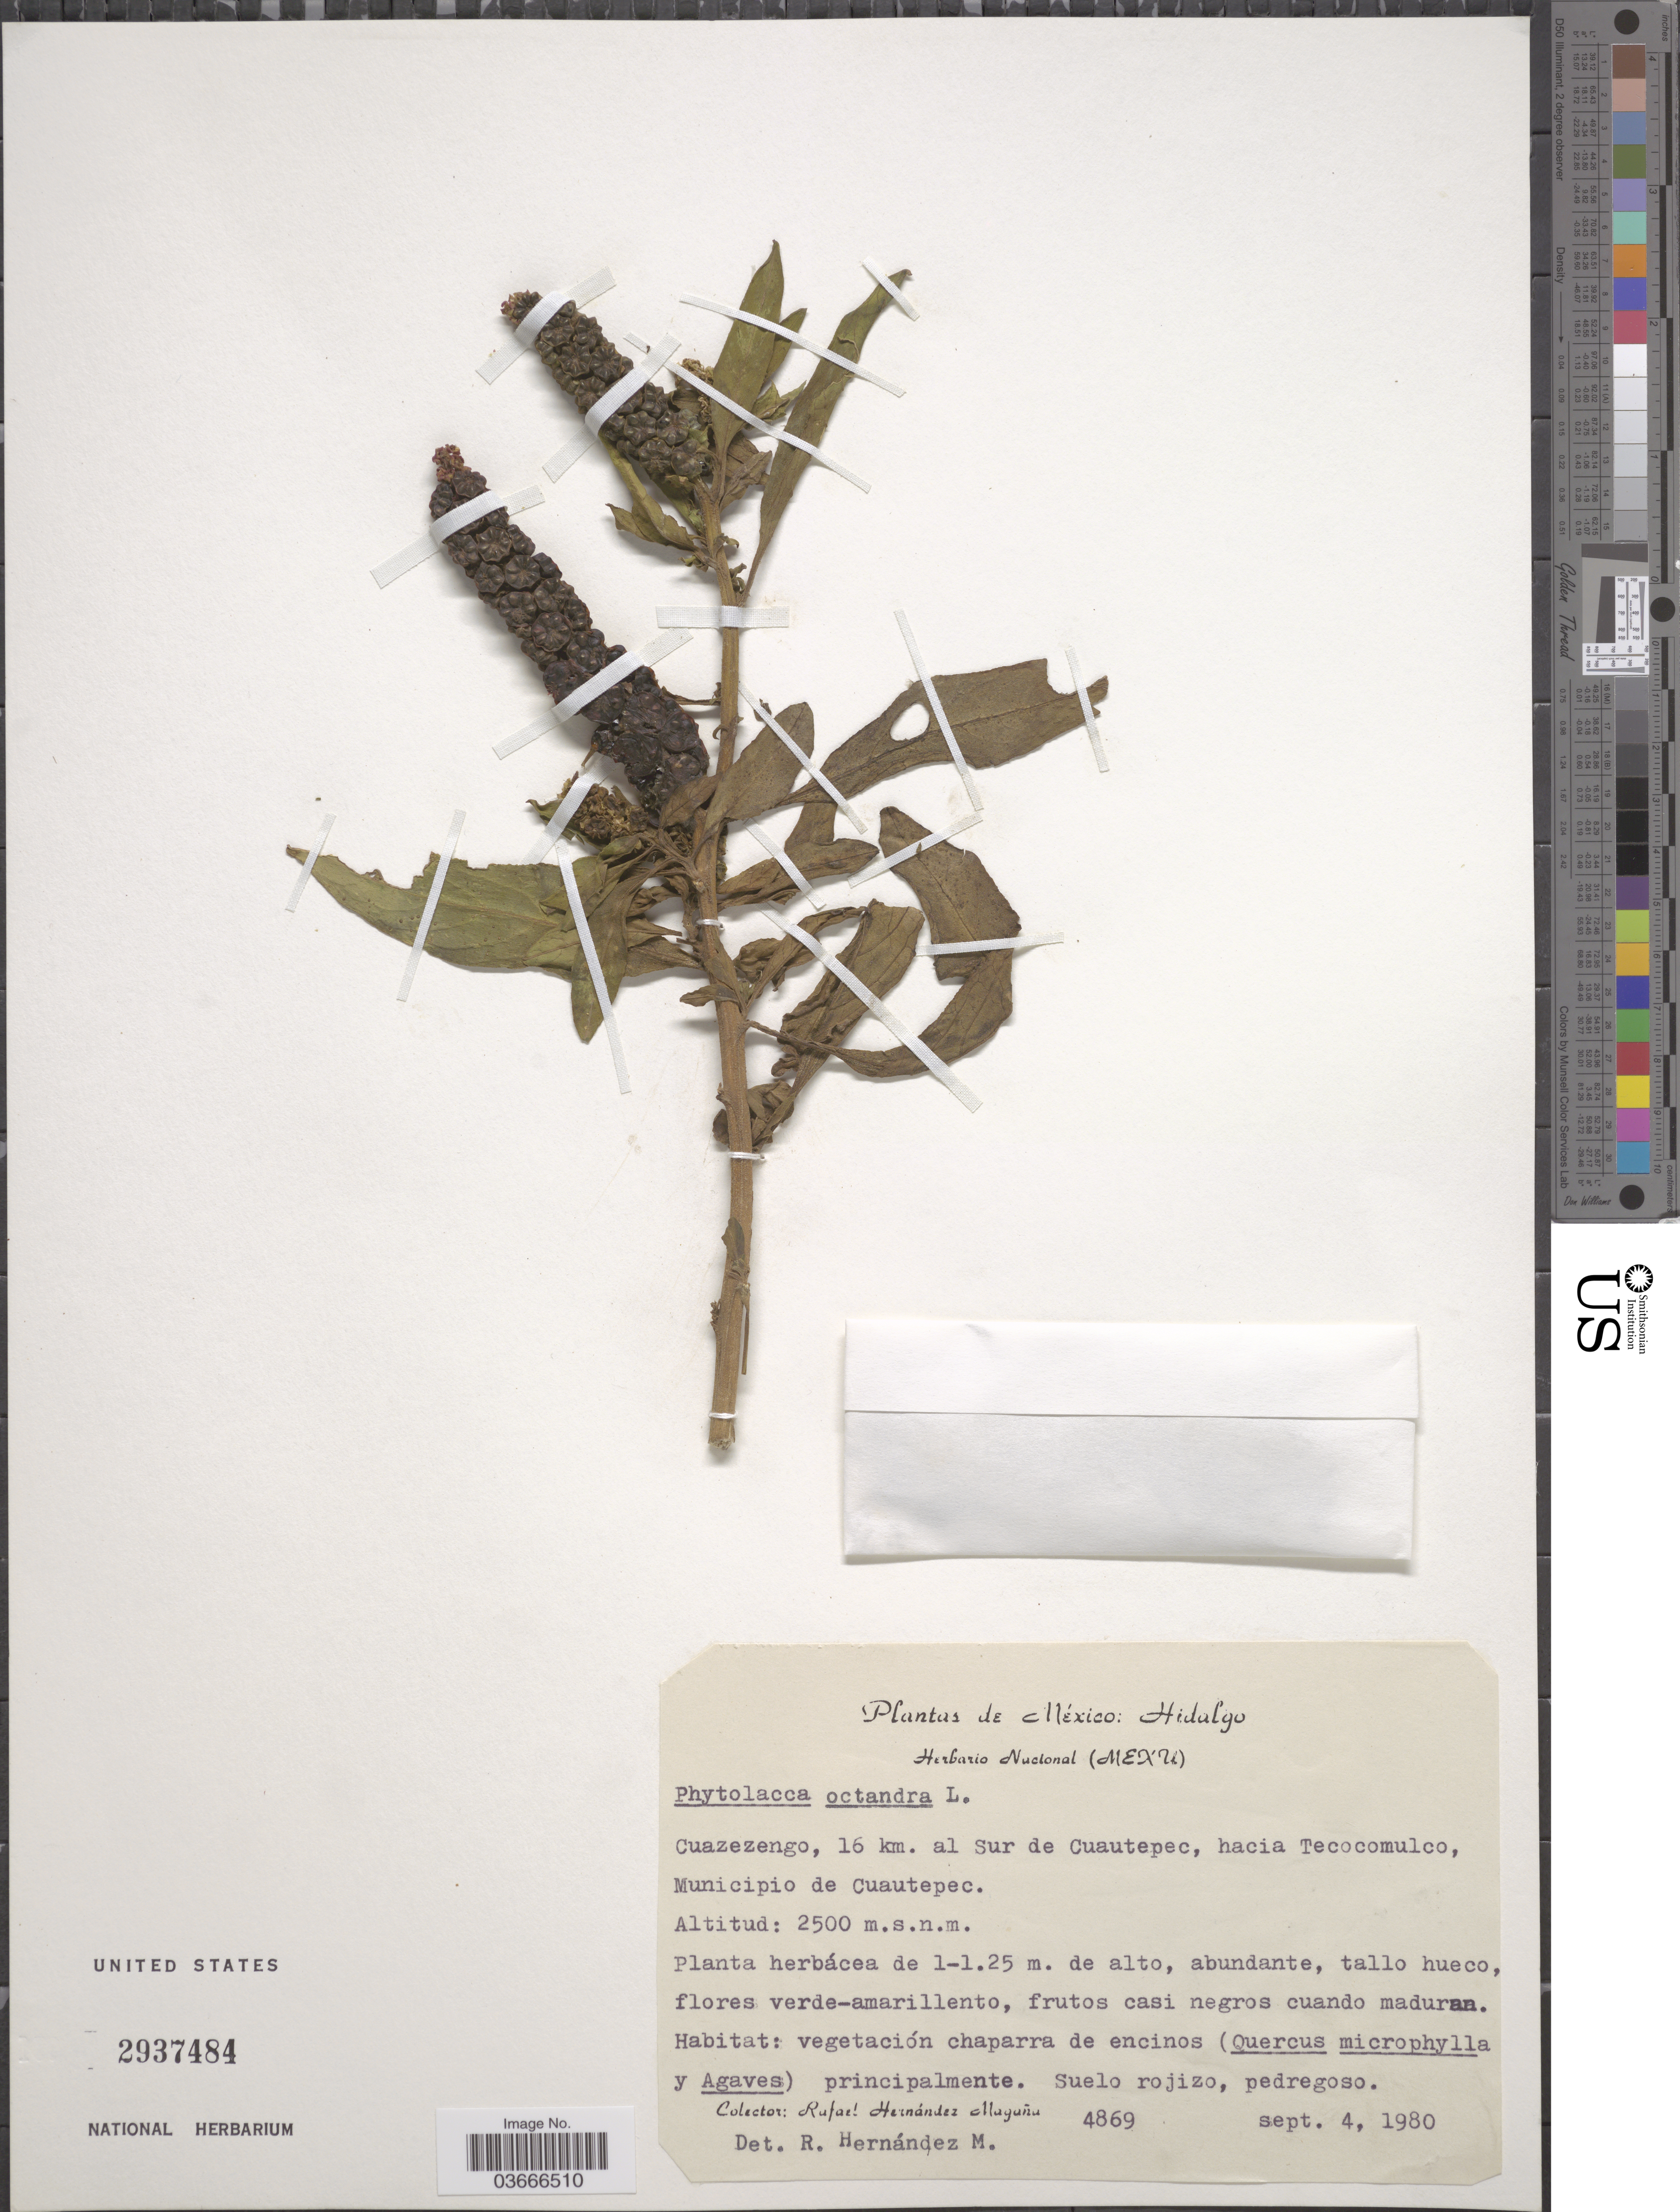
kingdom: Plantae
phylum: Tracheophyta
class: Magnoliopsida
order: Caryophyllales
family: Phytolaccaceae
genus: Phytolacca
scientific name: Phytolacca octandra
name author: L.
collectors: R. Hernández-M.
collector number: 4869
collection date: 1980-09-04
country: Mexico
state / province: Hidalgo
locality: Cuazezengo, 16 km. al Sur de Cuautepec, hacia Tecocomulco, Municipio de Cuautepec.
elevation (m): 2500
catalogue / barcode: US 2937484